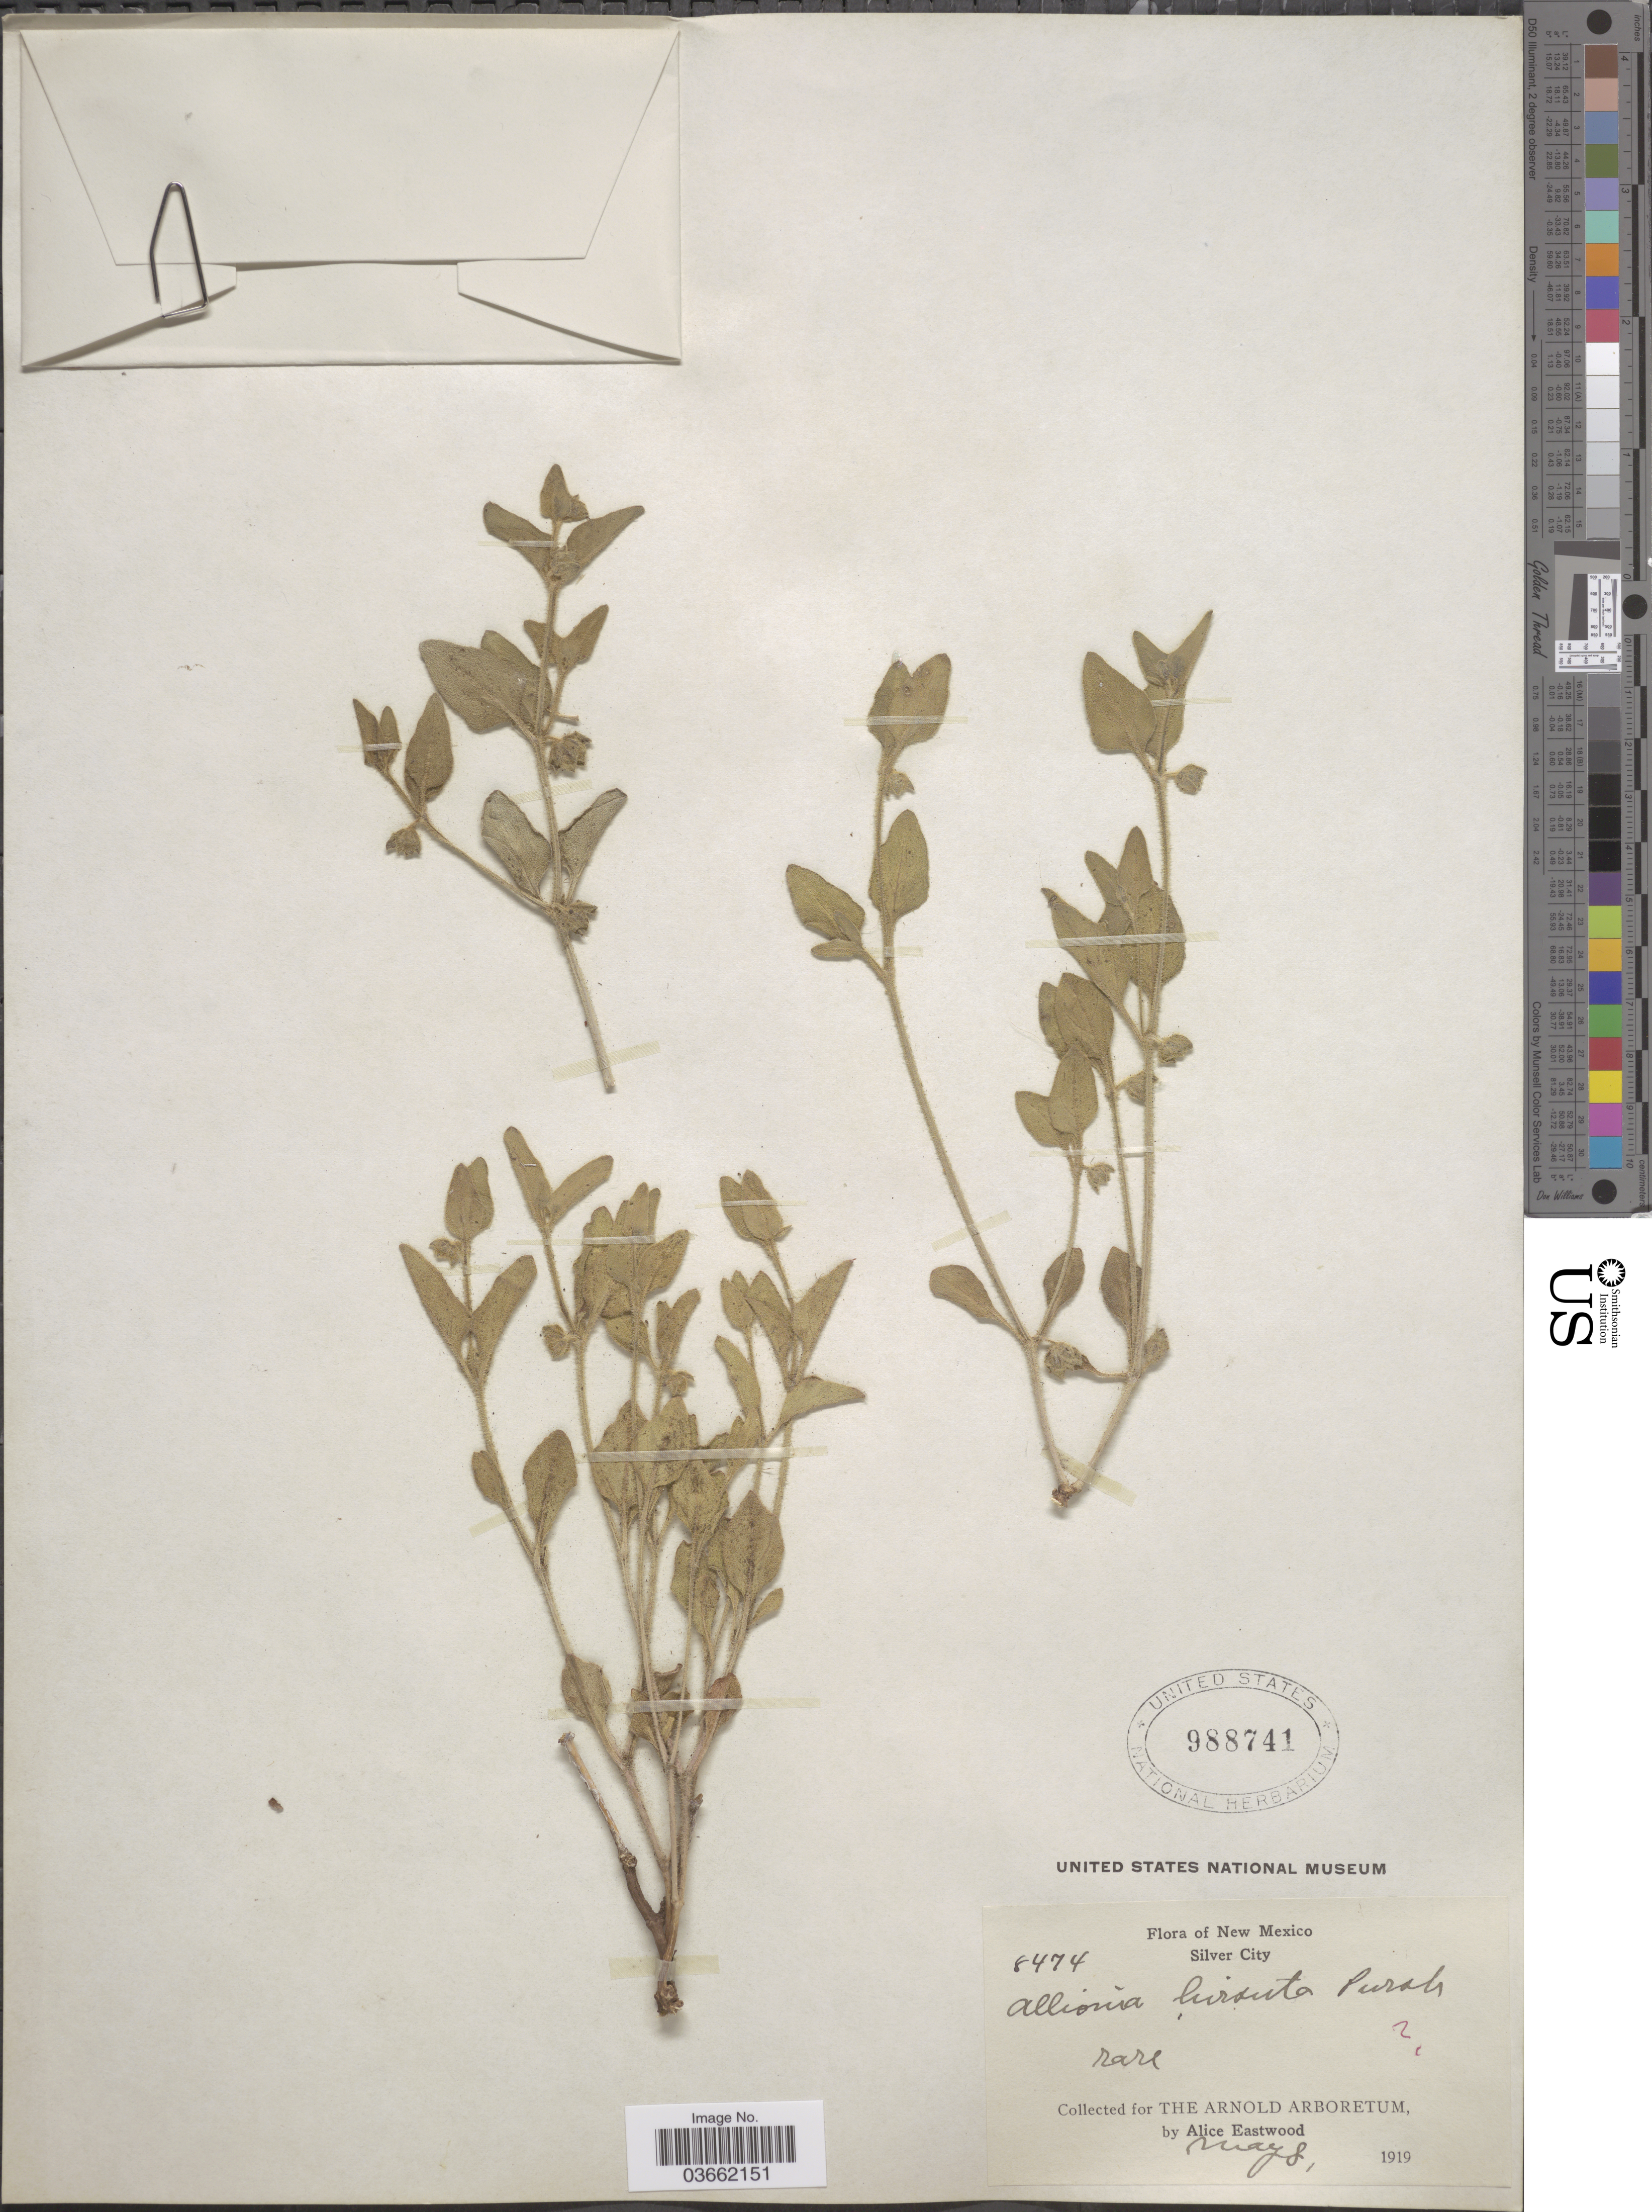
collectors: A. Eastwood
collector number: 8474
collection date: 1919-05-08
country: United States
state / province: New Mexico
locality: Silver City.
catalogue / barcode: US 988741